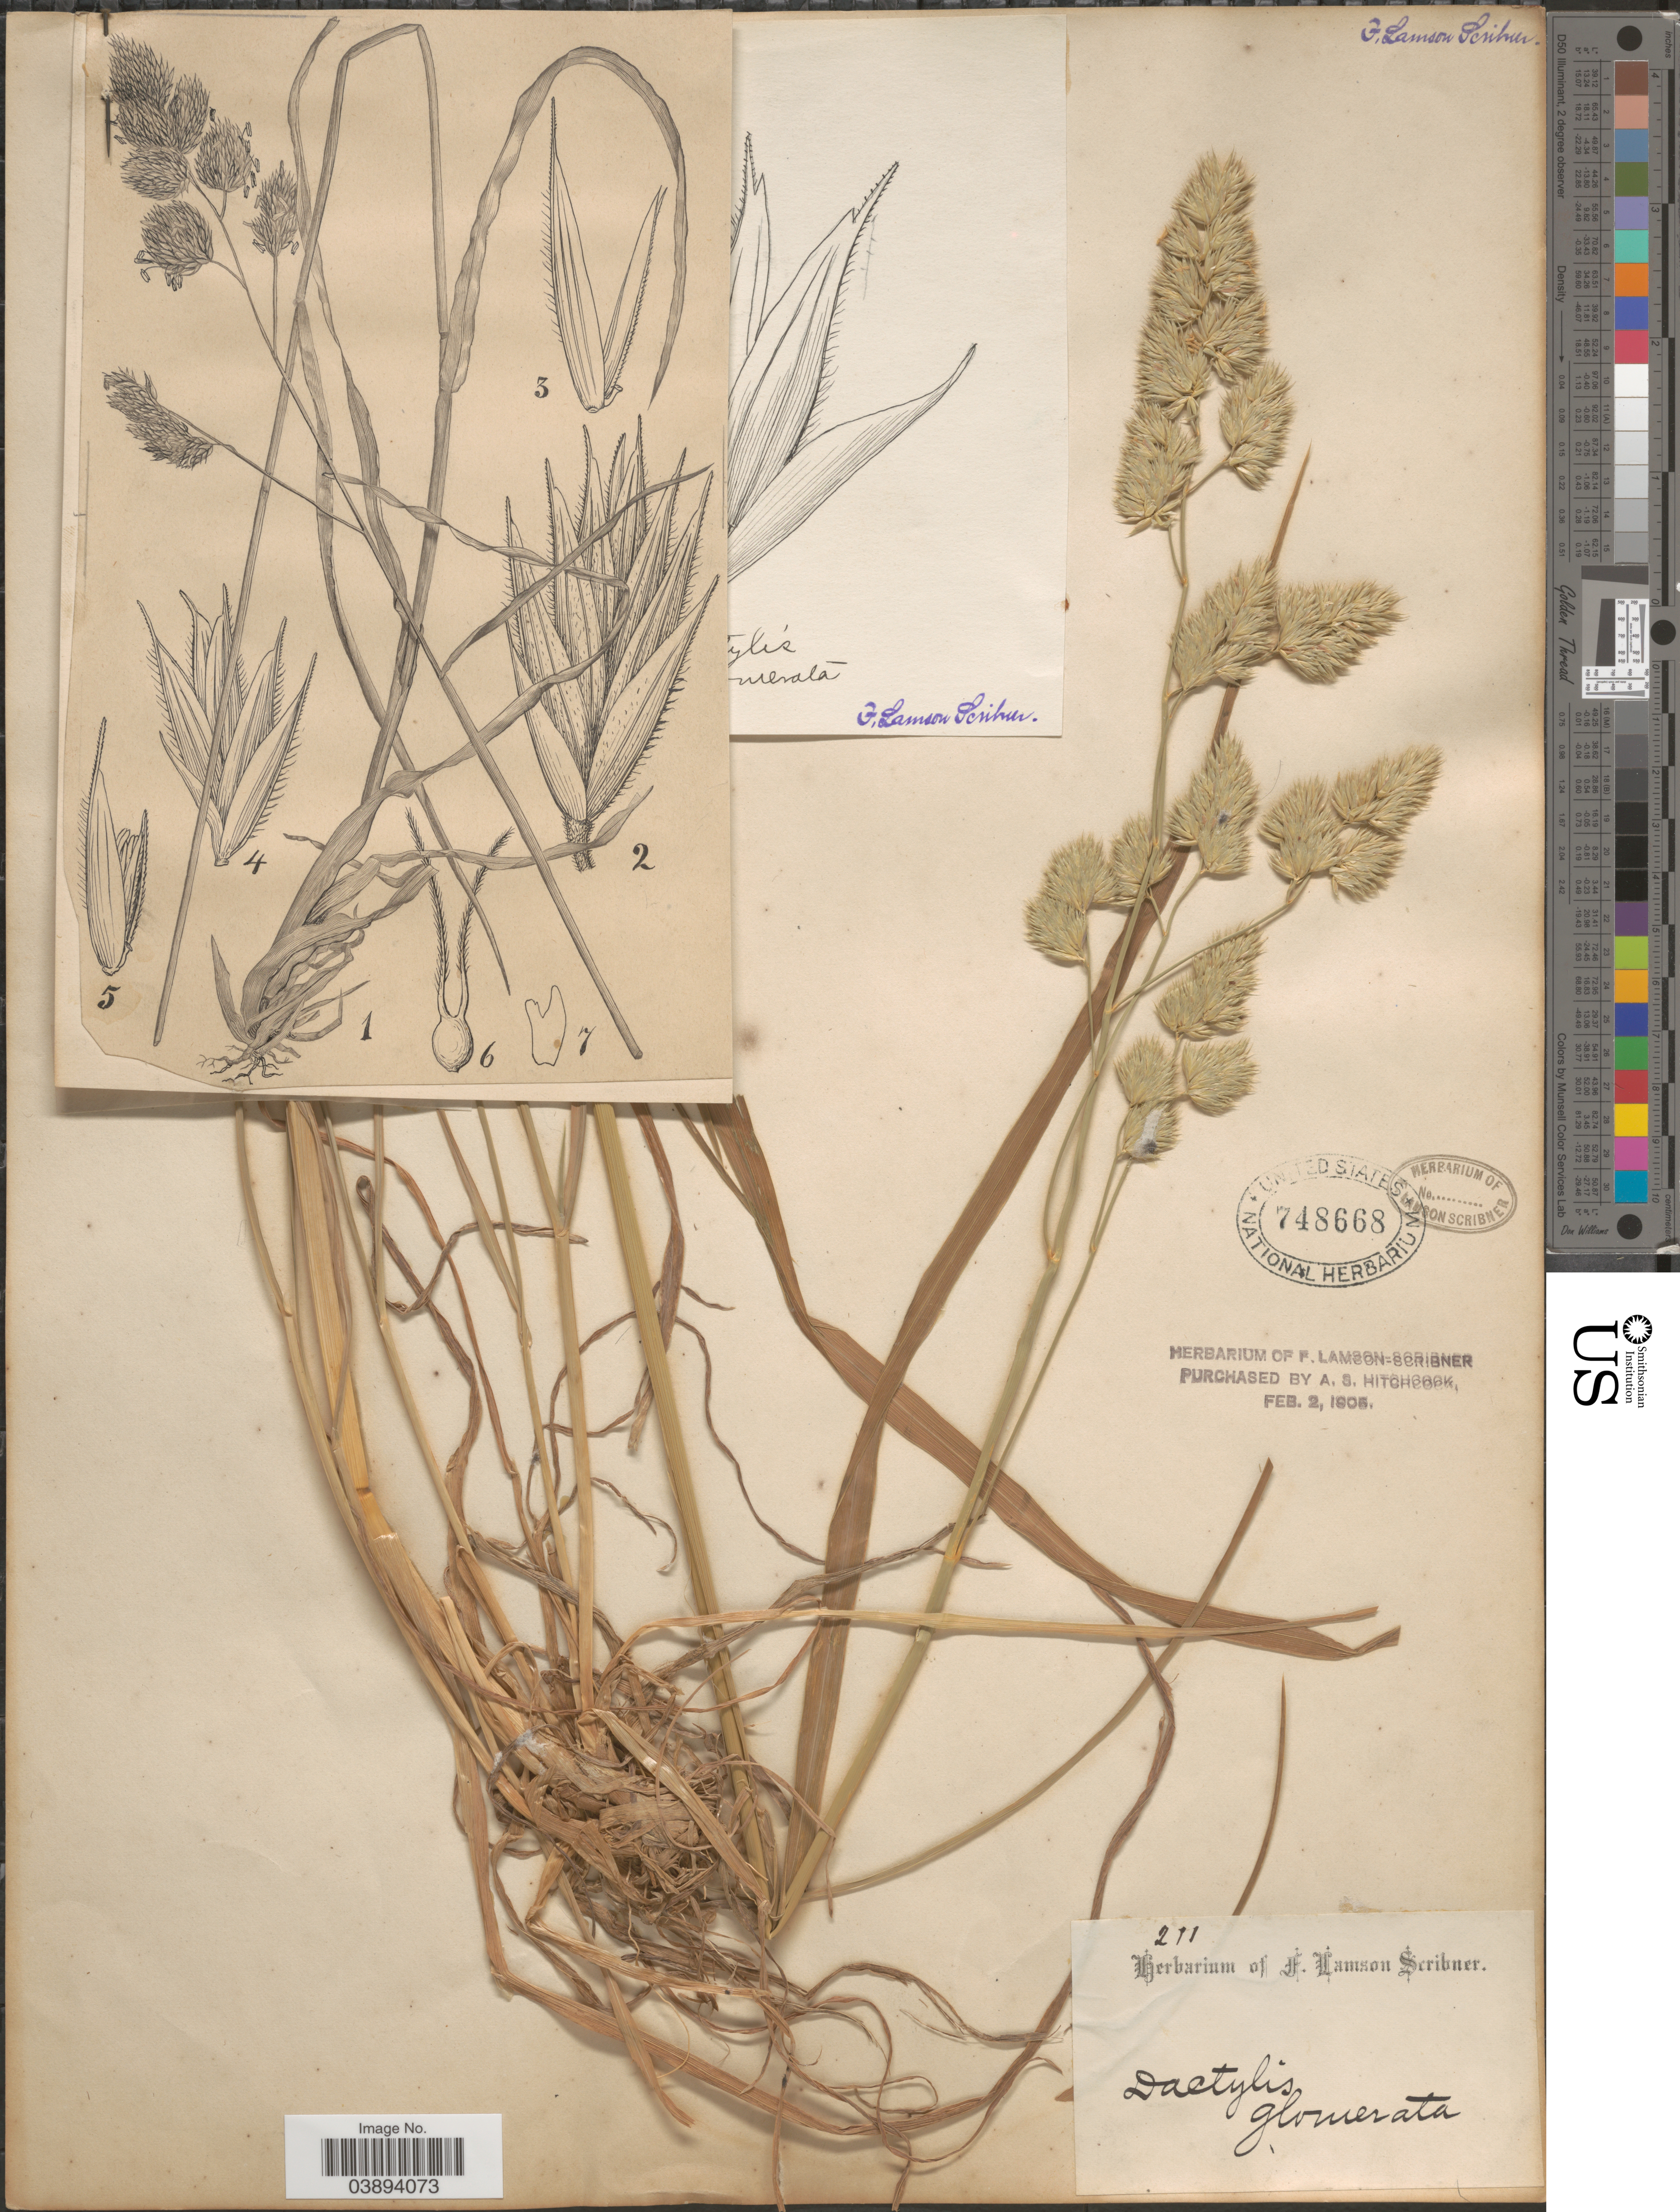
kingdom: Plantae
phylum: Tracheophyta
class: Liliopsida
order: Poales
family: Poaceae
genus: Dactylis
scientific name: Dactylis glomerata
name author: L.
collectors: F. Lamson-Scribner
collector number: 211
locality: [illegible text].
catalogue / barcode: US 748668